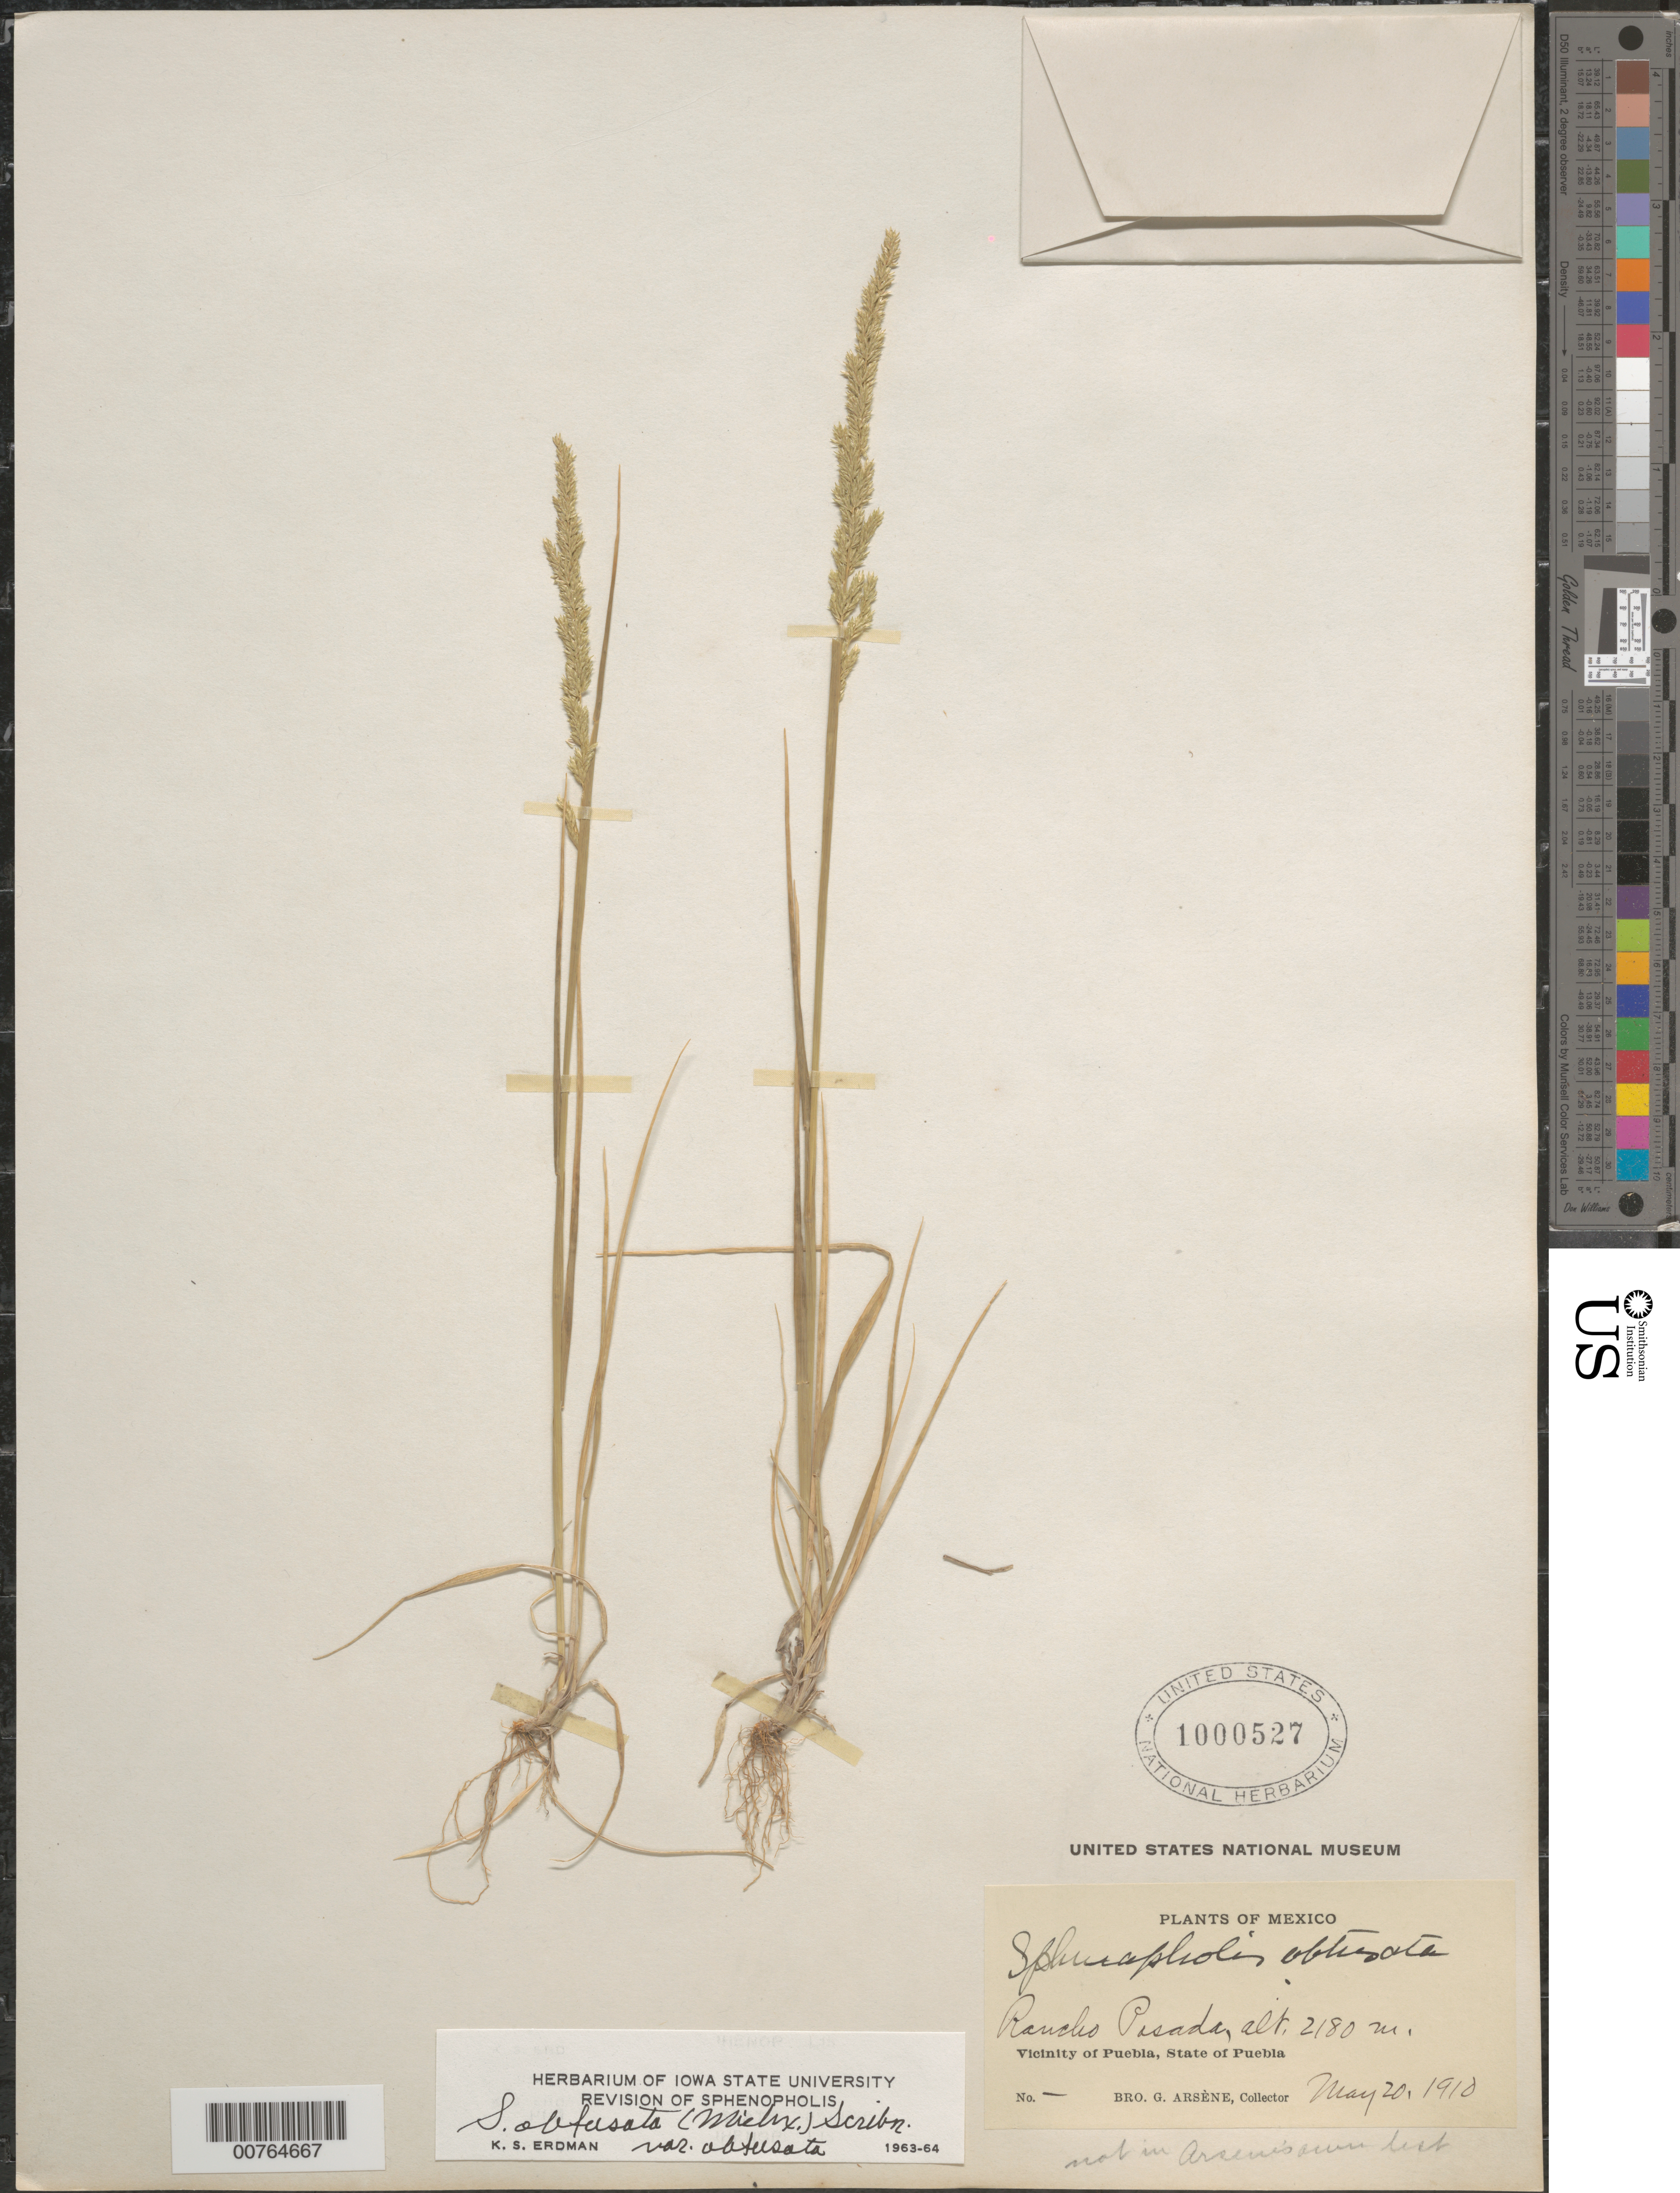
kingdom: Plantae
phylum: Tracheophyta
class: Liliopsida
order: Poales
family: Poaceae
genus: Sphenopholis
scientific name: Sphenopholis obtusata var. obtusata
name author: (Michx.) Scribn.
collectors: Bro. G. Arsène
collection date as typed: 20 May 1910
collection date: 1910-05-20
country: Mexico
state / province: Puebla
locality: Rancho Posada, Vicinity of Puebla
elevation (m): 2180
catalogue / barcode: US 1000527